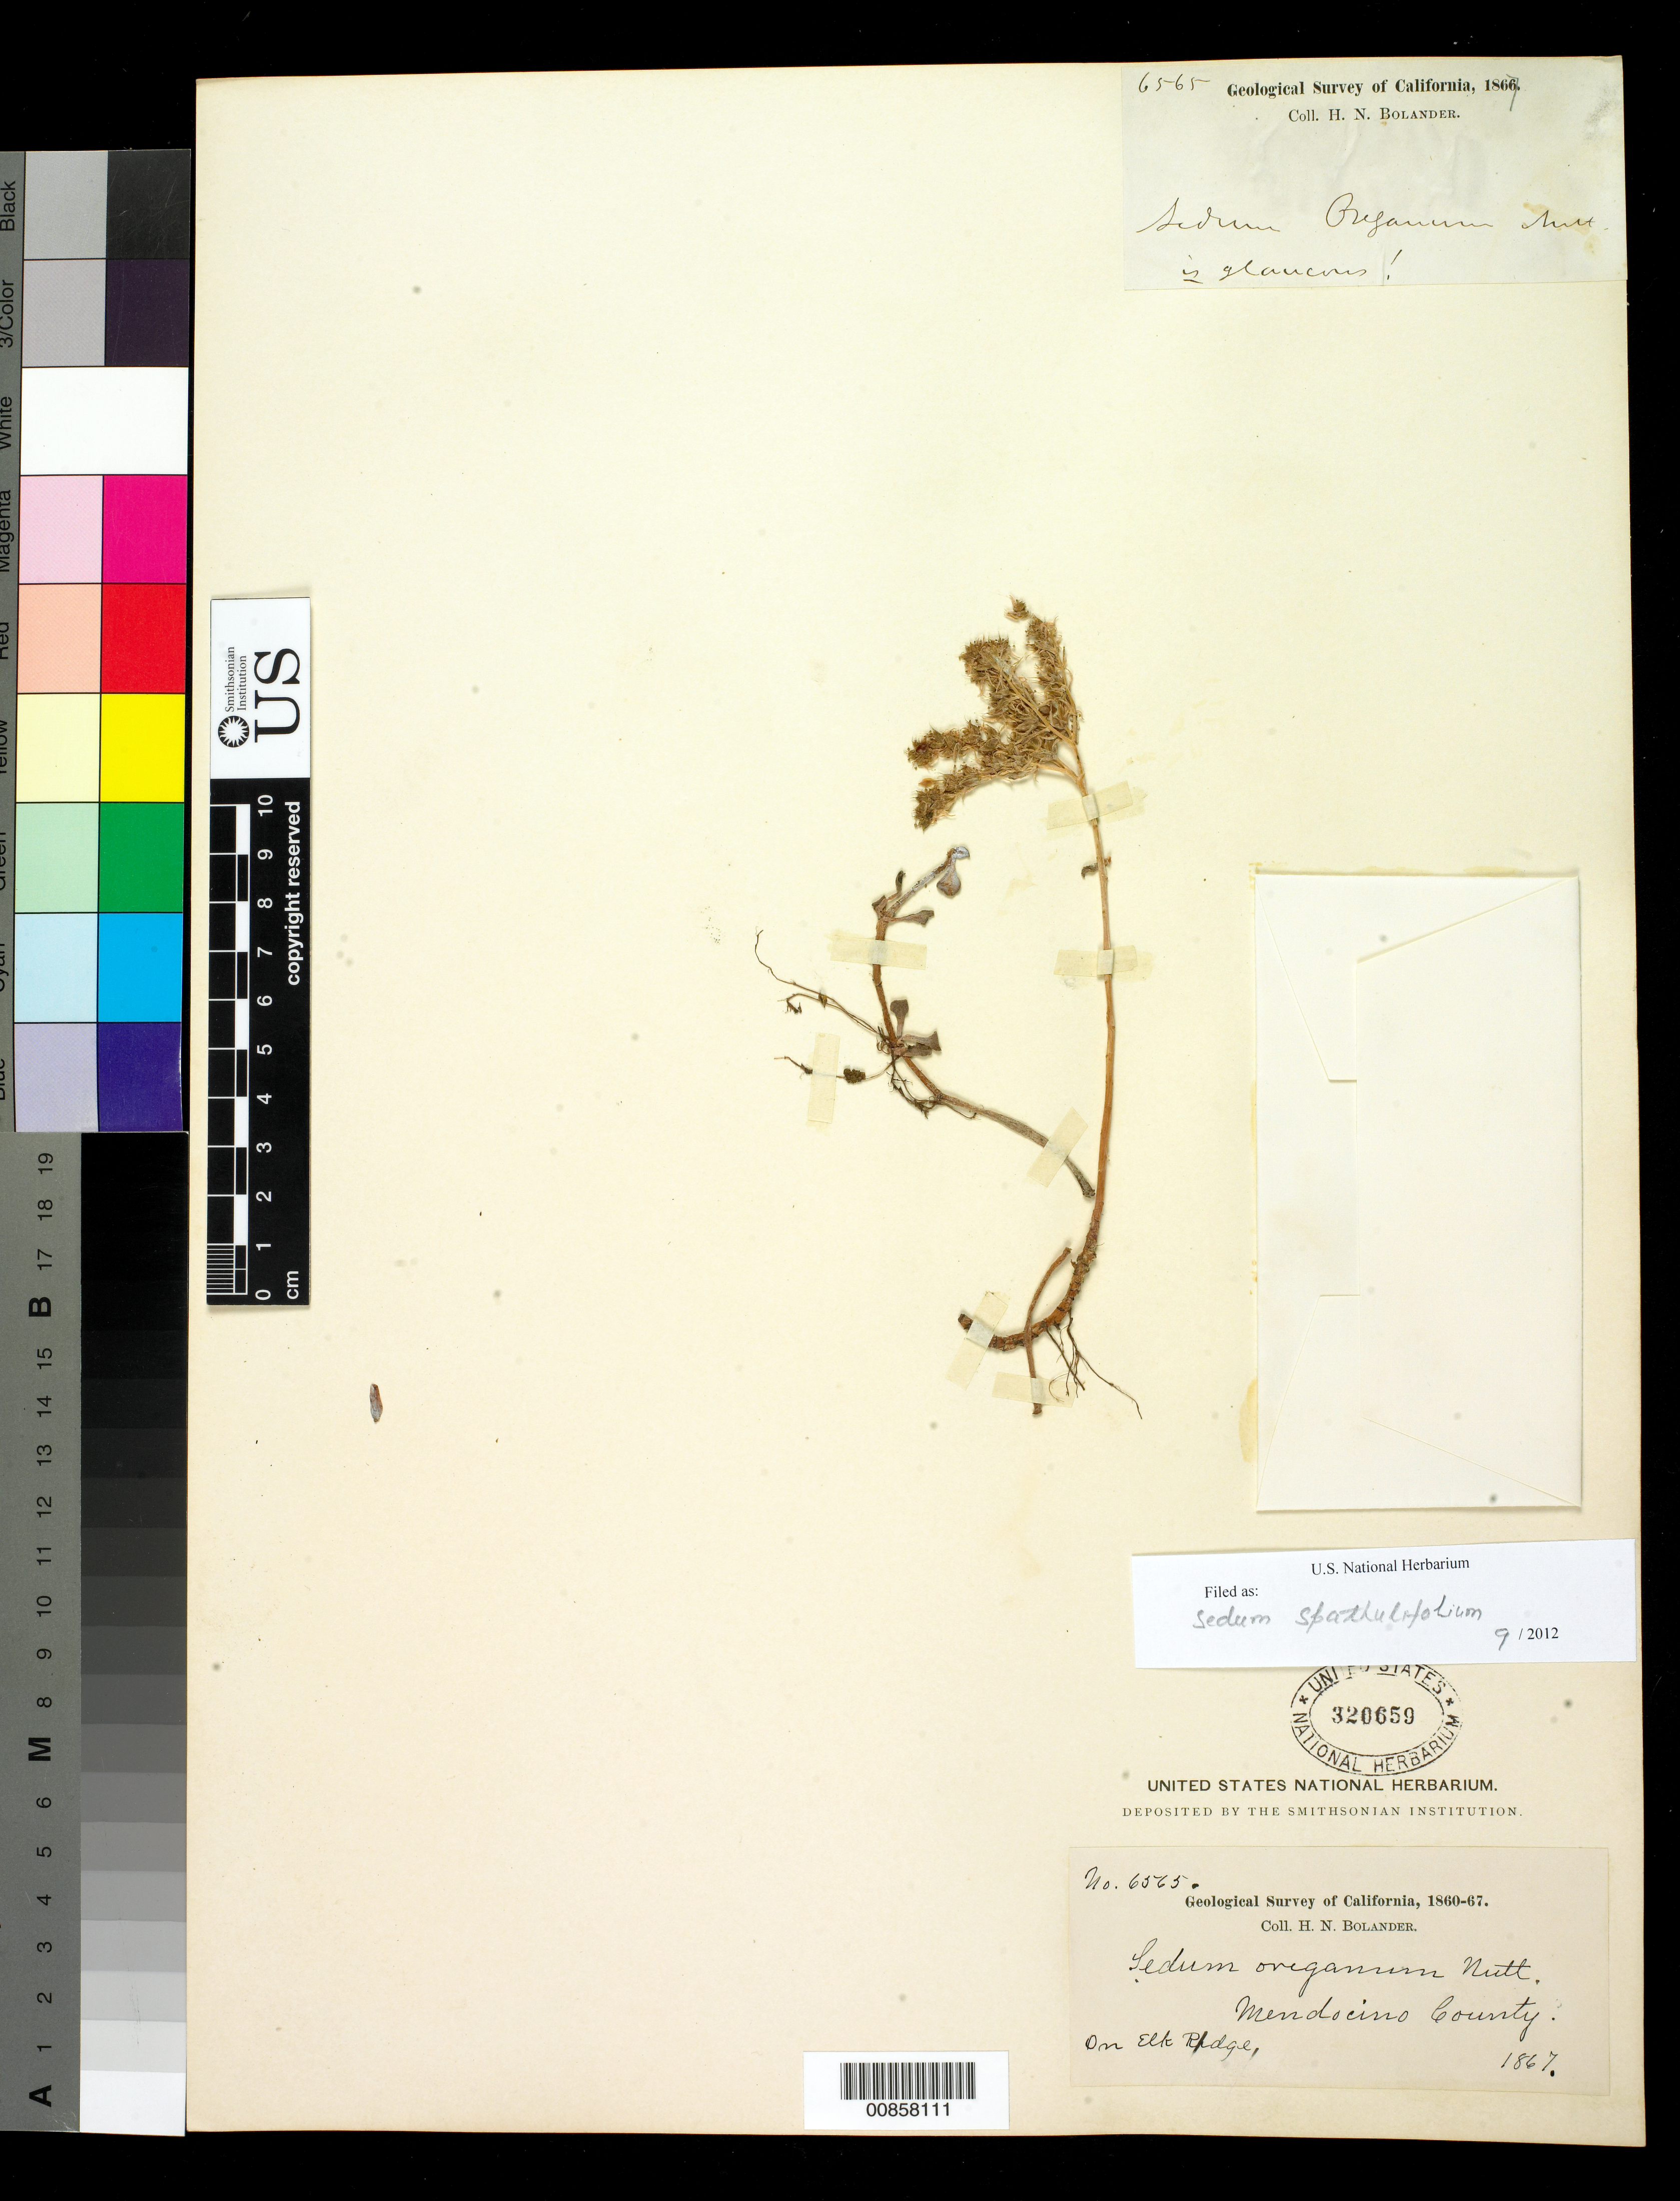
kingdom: Plantae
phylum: Tracheophyta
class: Magnoliopsida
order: Saxifragales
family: Crassulaceae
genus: Sedum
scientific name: Sedum spathulifolium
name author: Hook.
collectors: H. Bolander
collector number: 6565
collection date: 1867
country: United States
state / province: California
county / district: Mendocino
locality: On Elk Ridge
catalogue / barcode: US 320659